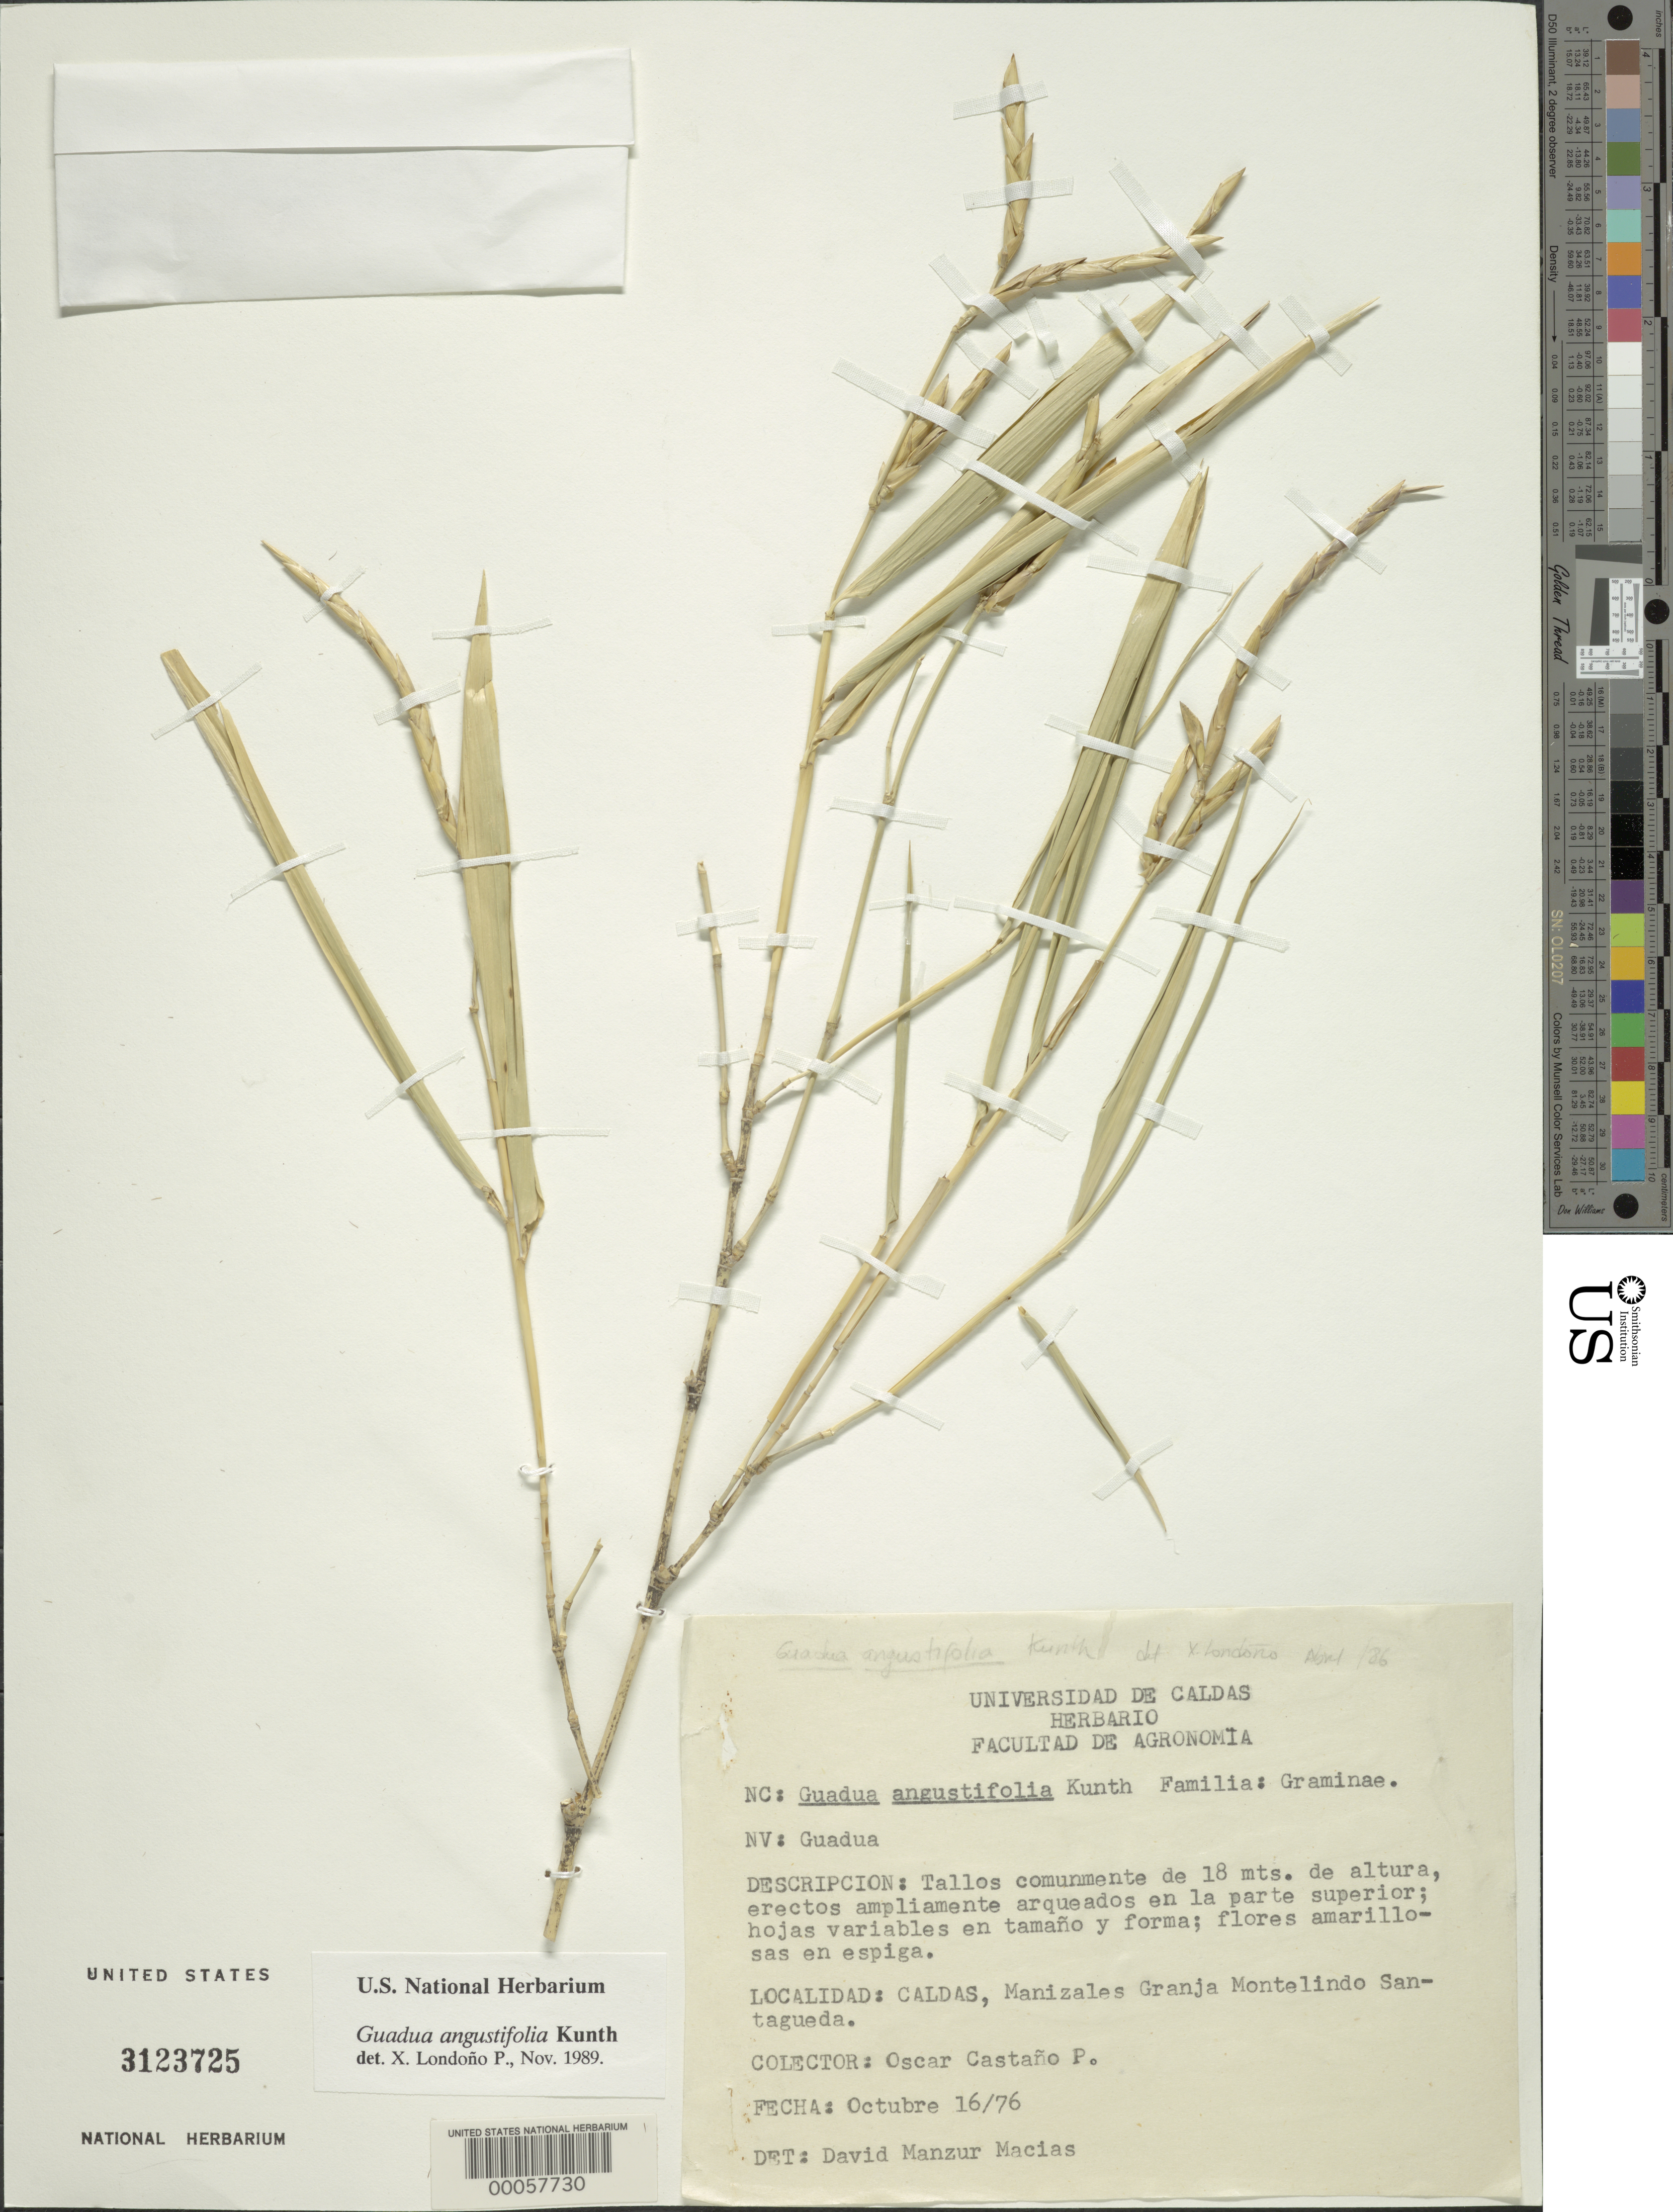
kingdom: Plantae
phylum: Tracheophyta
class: Liliopsida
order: Poales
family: Poaceae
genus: Guadua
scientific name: Guadua angustifolia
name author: Kunth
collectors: O. Castano P.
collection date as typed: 16 Oct 1976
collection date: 1976-10-16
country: Colombia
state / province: Caldas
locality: Manizales Granja Monte Llindo Santagueda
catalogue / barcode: US 3123725